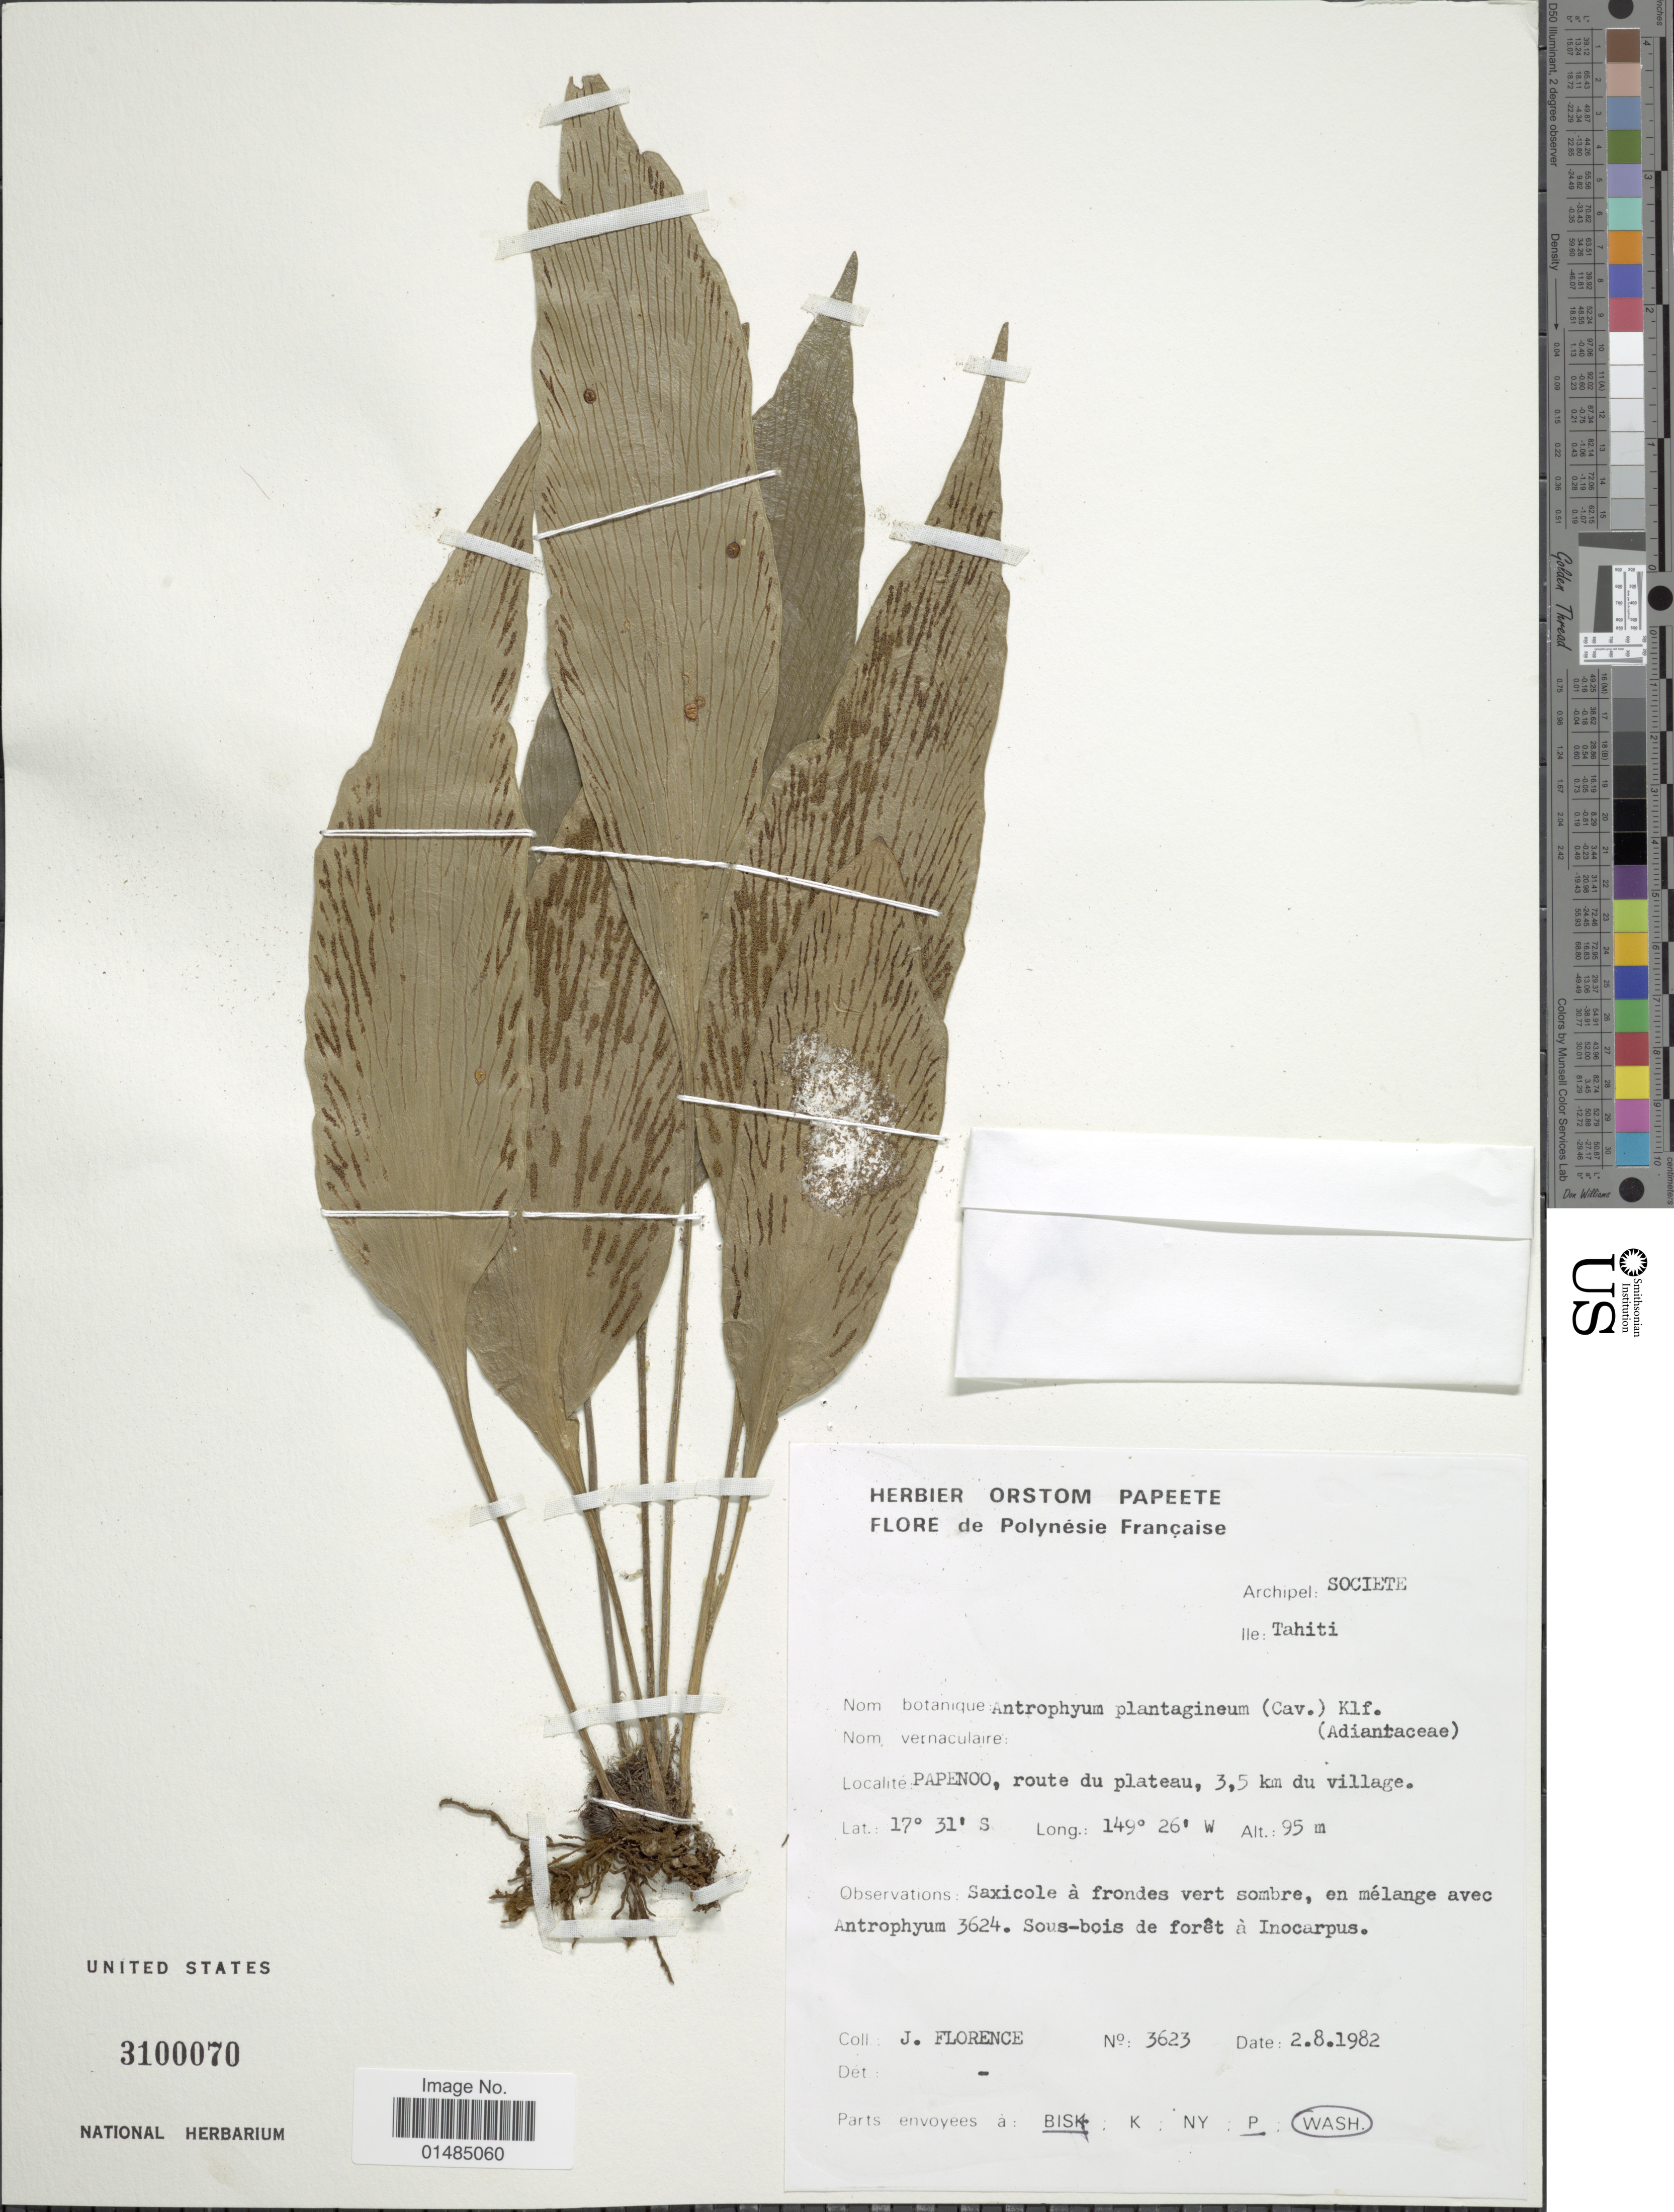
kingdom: Plantae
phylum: Tracheophyta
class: Polypodiopsida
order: Polypodiales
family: Pteridaceae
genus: Antrophyum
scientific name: Antrophyum lessonii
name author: Bory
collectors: J. Florence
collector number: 3623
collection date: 1982-08-02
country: French Polynesia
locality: Polynésie Française, Archipel Societe, Ile Tahiti, Papenoo, route du plateau, 3,5 km du village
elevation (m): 95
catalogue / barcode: US 3100070